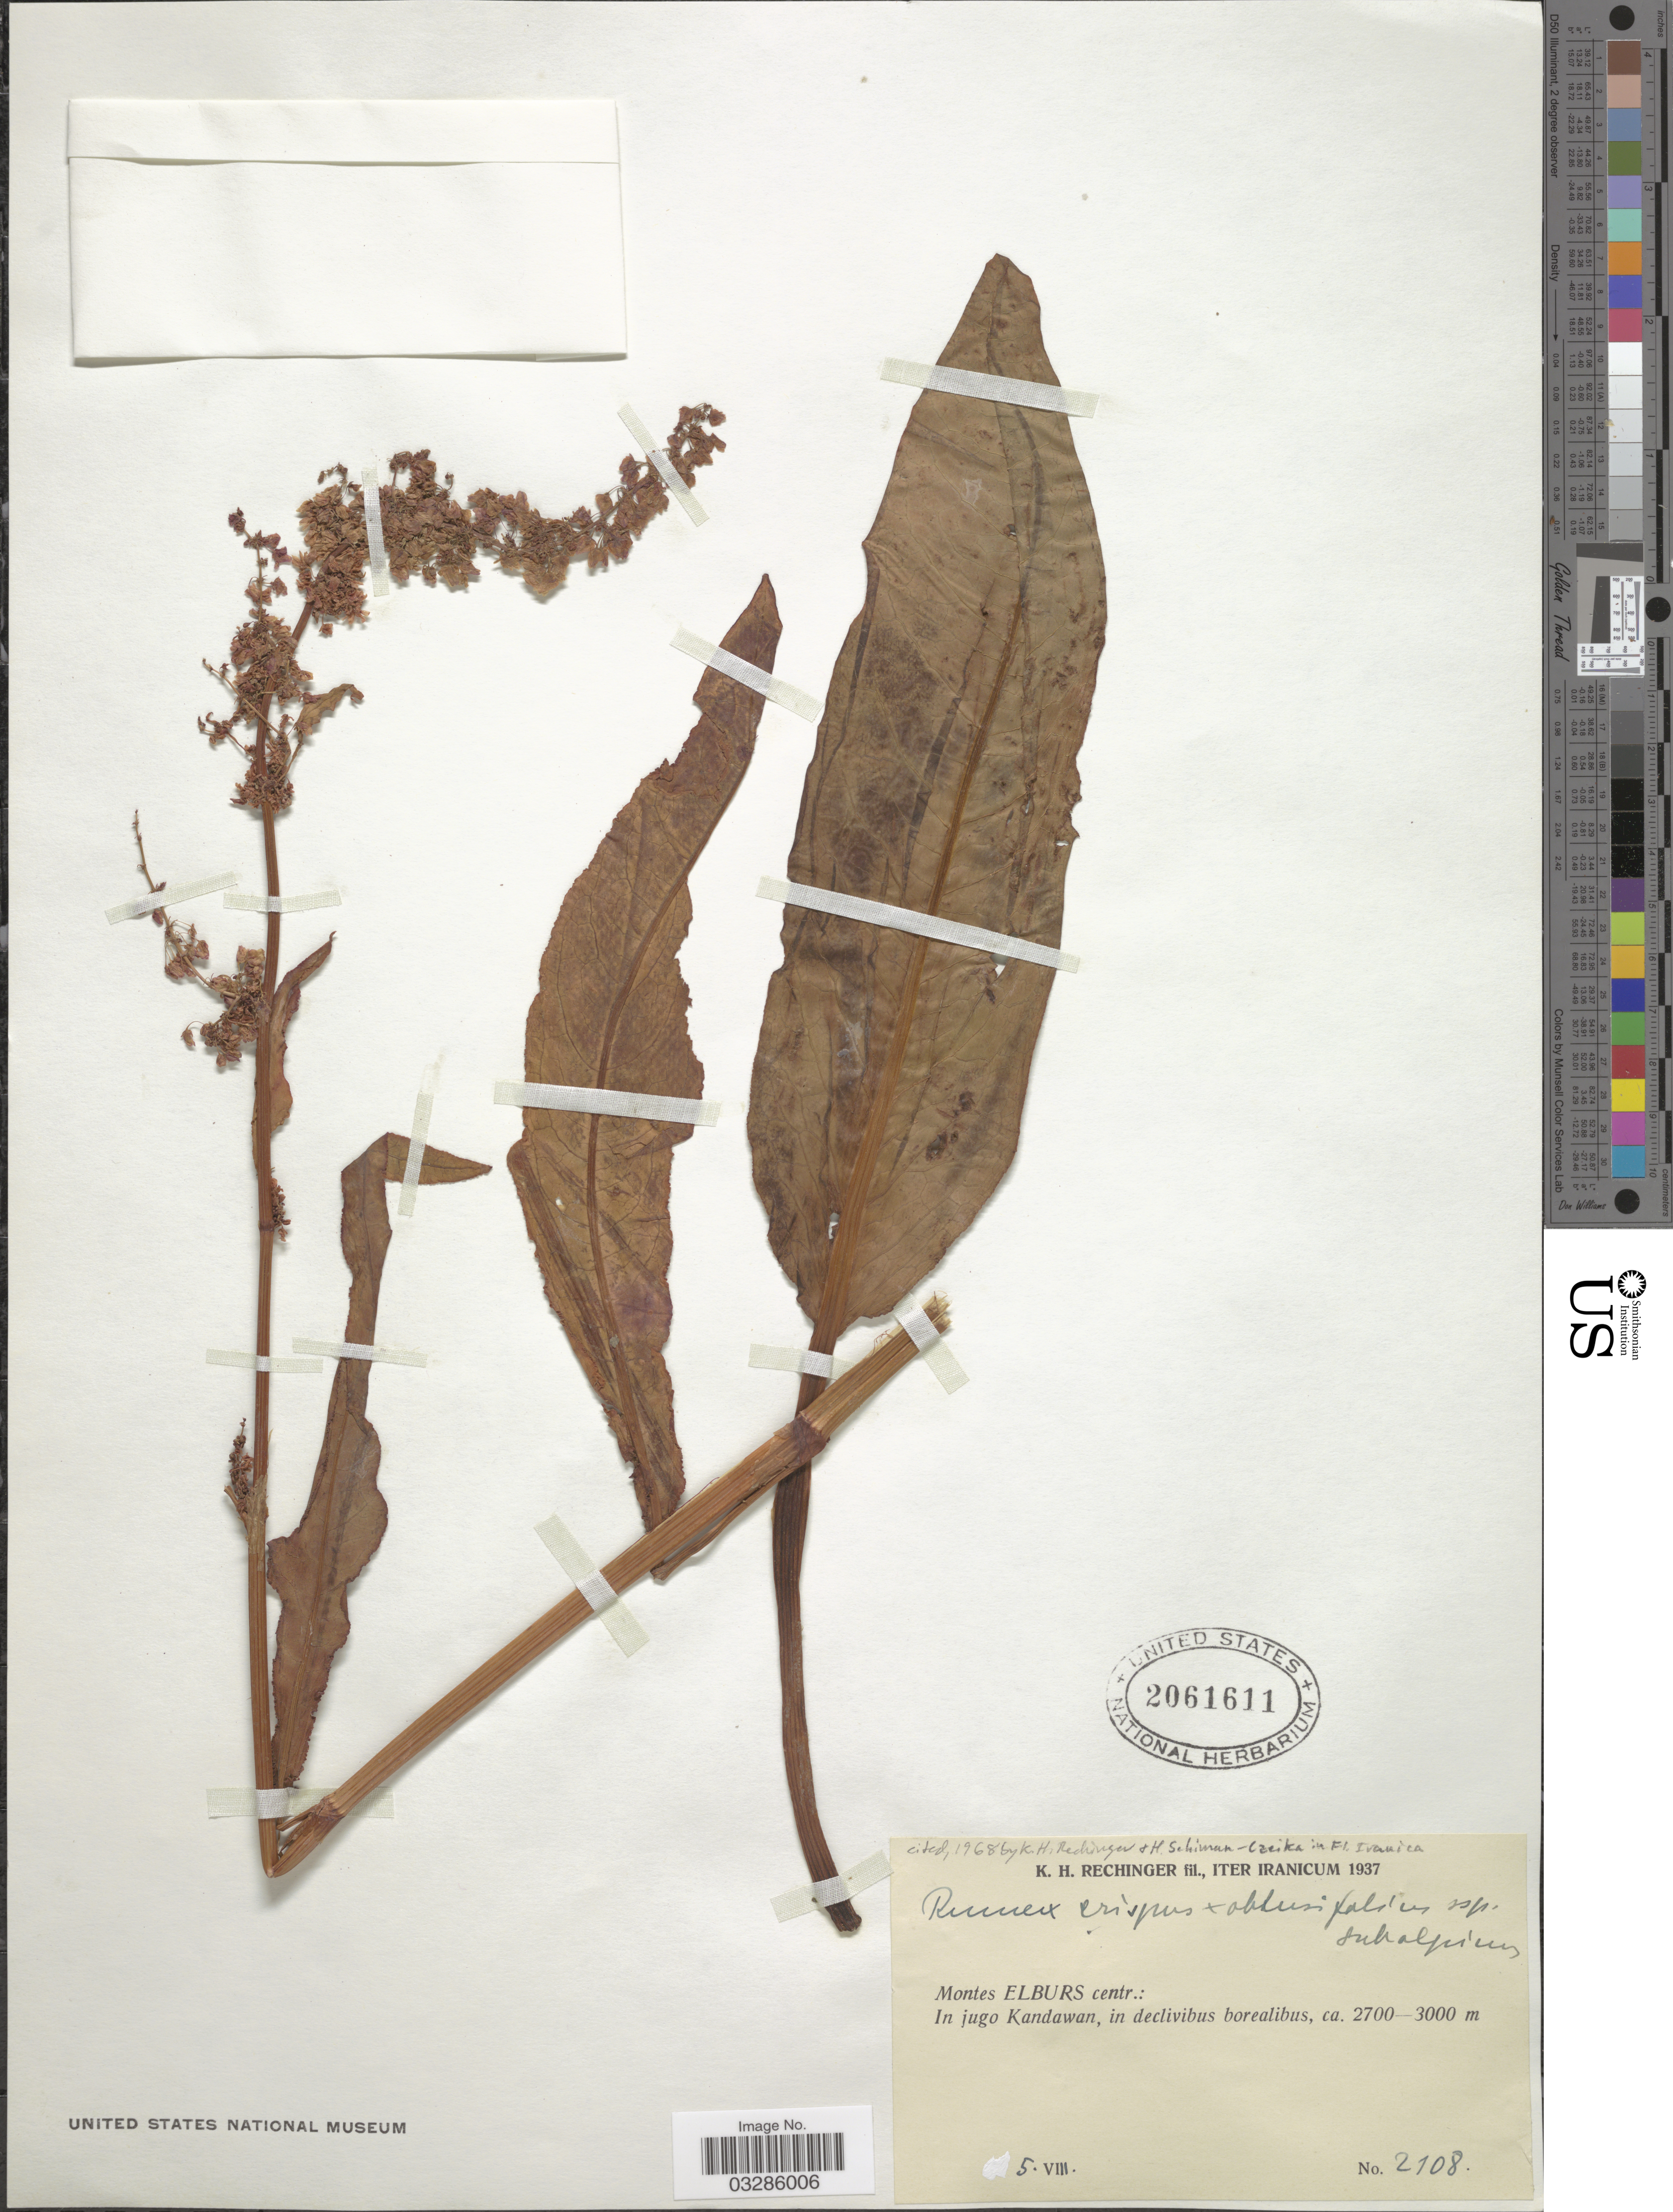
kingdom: Plantae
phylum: Tracheophyta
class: Magnoliopsida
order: Caryophyllales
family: Polygonaceae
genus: Rumex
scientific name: Rumex crispus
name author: L.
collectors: K. H. Rechinger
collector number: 2108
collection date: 1937-08-05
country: Iran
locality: Montes Elburs centr.: In jugo Kandawan, in declivibus borealibus.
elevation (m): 2700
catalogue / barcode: US 2061611